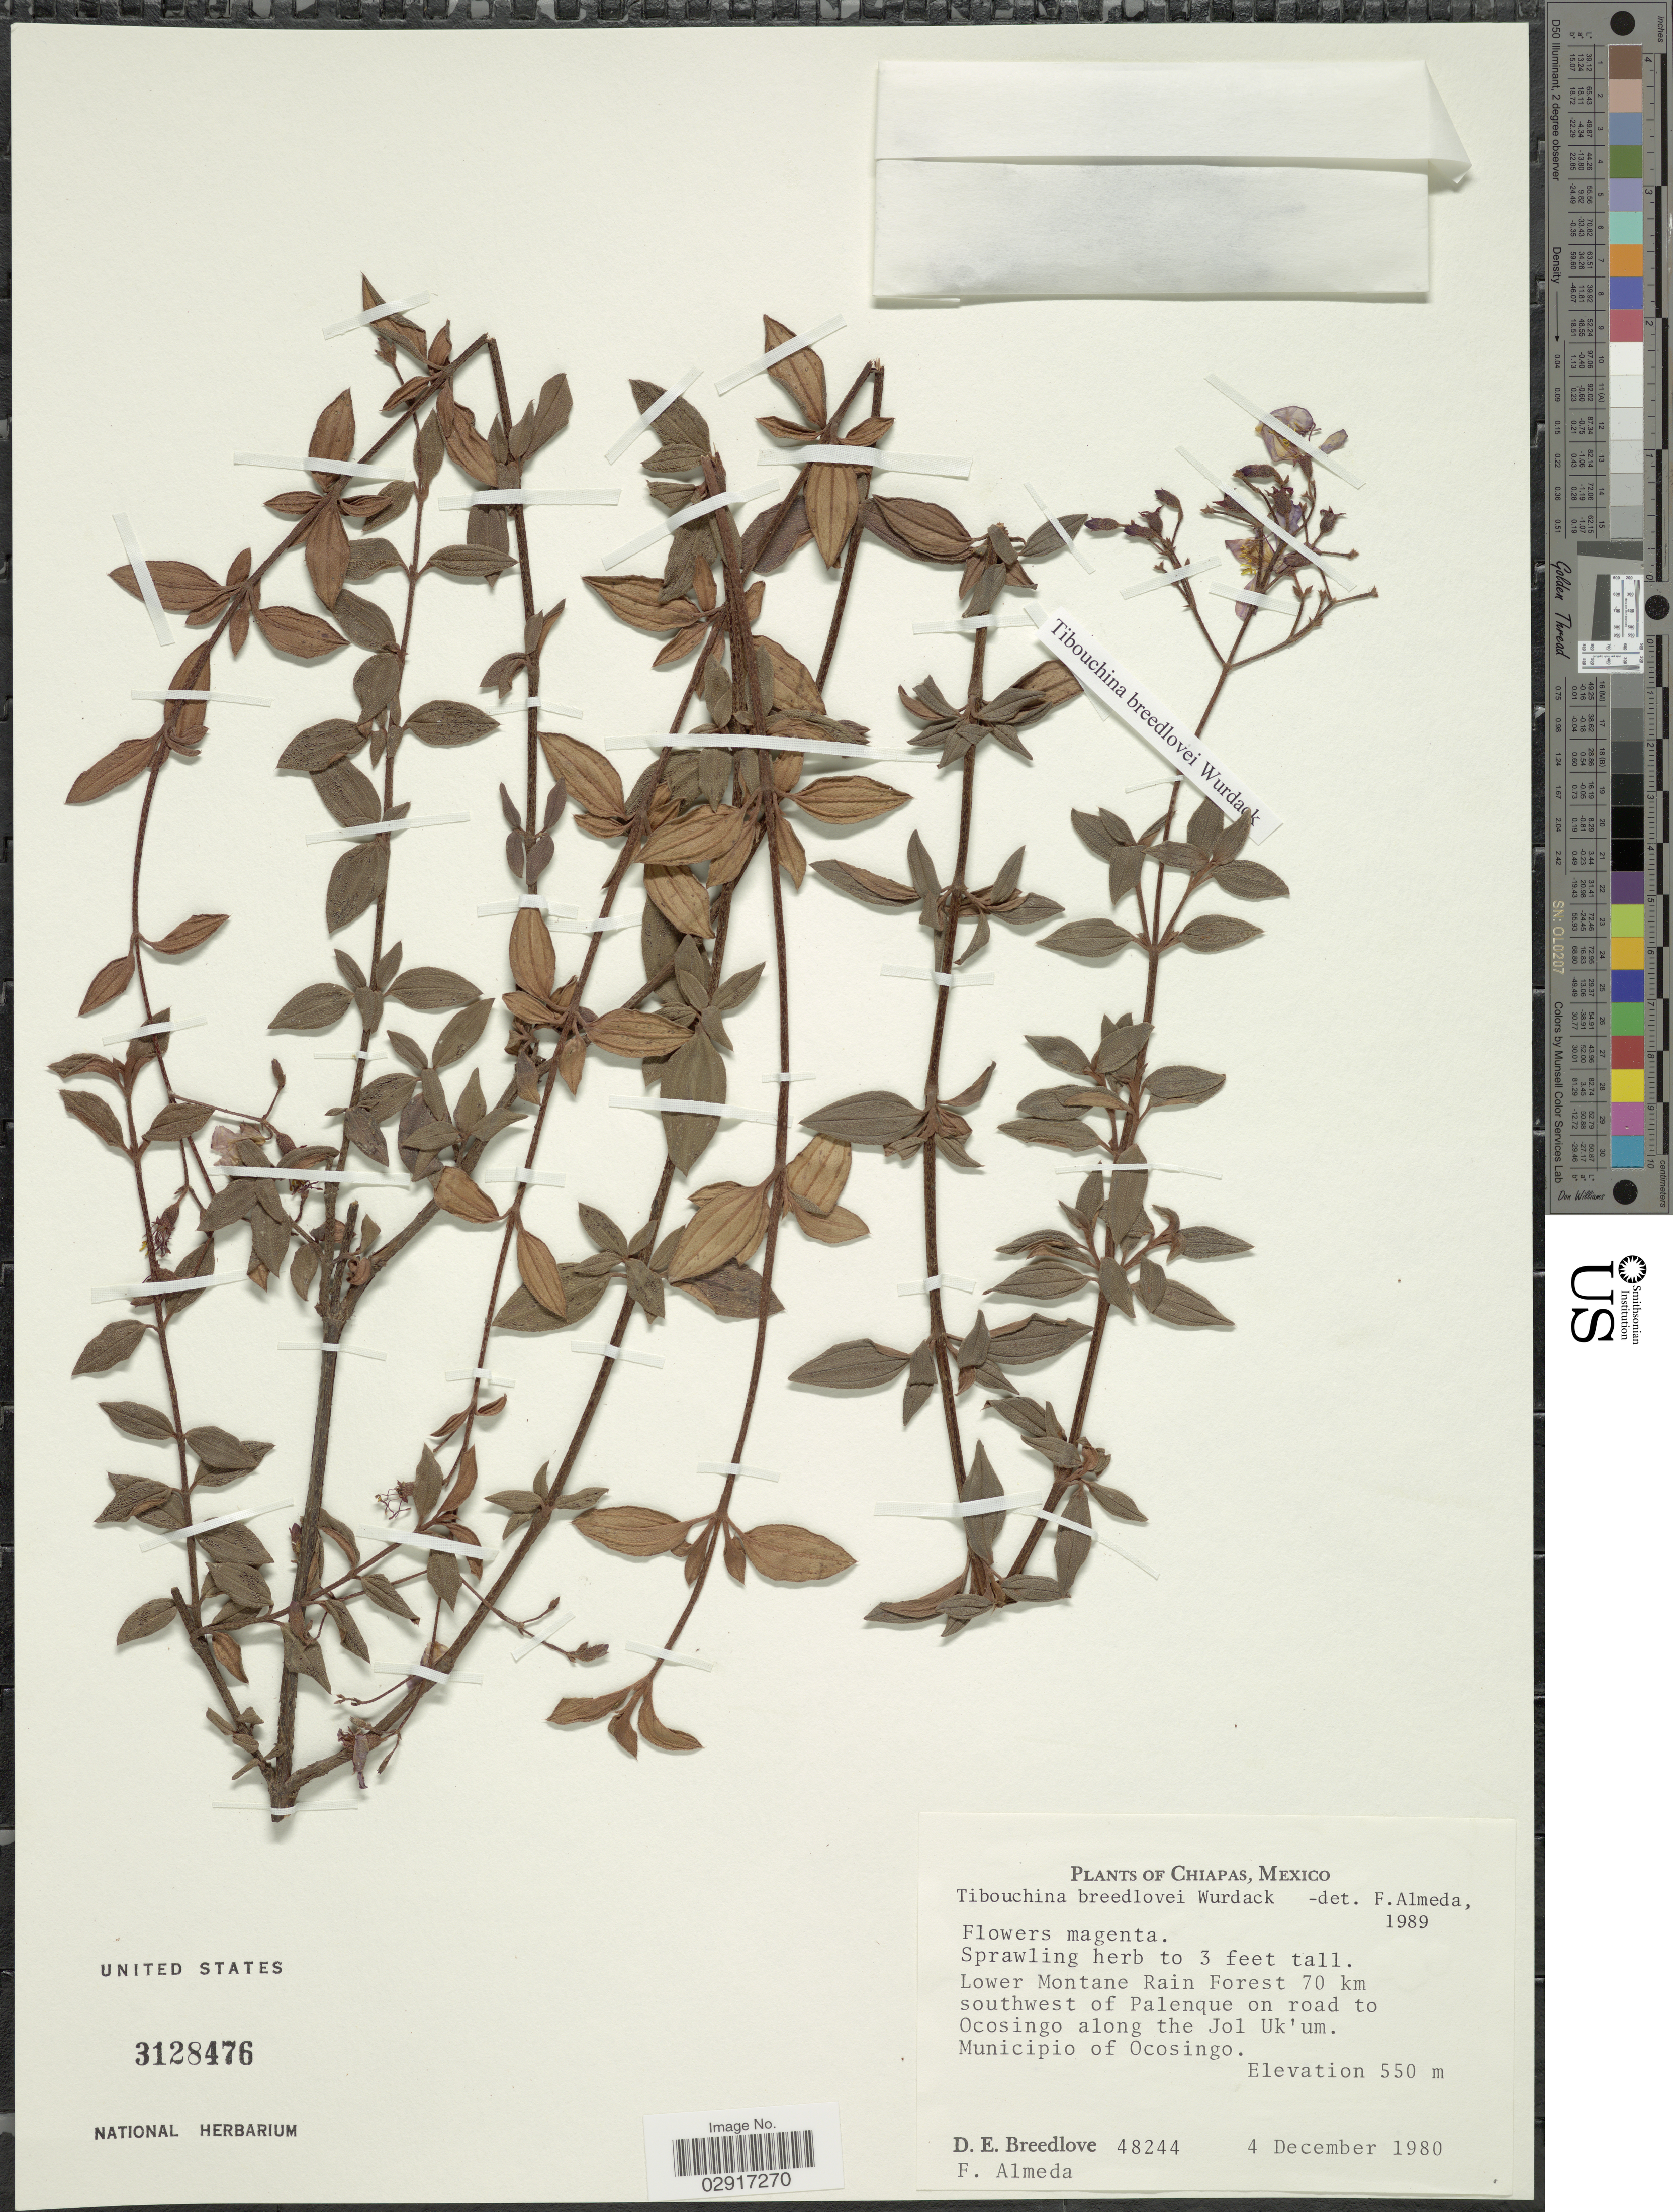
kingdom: Plantae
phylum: Tracheophyta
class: Magnoliopsida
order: Myrtales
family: Melastomataceae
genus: Heterocentron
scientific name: Heterocentron breedlovei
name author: (Wurdack) P.J.F. Guim. & Michelang.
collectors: D. E. Breedlove & F. Almeda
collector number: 48244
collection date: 1980-12-04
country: Mexico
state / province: Chiapas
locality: Lower Montane Rain Forest 70 km southwest of Palenque on road to Ocosingo along the Joj Uk'um. Municipio of Ocosingo.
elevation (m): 550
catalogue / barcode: US 3128476